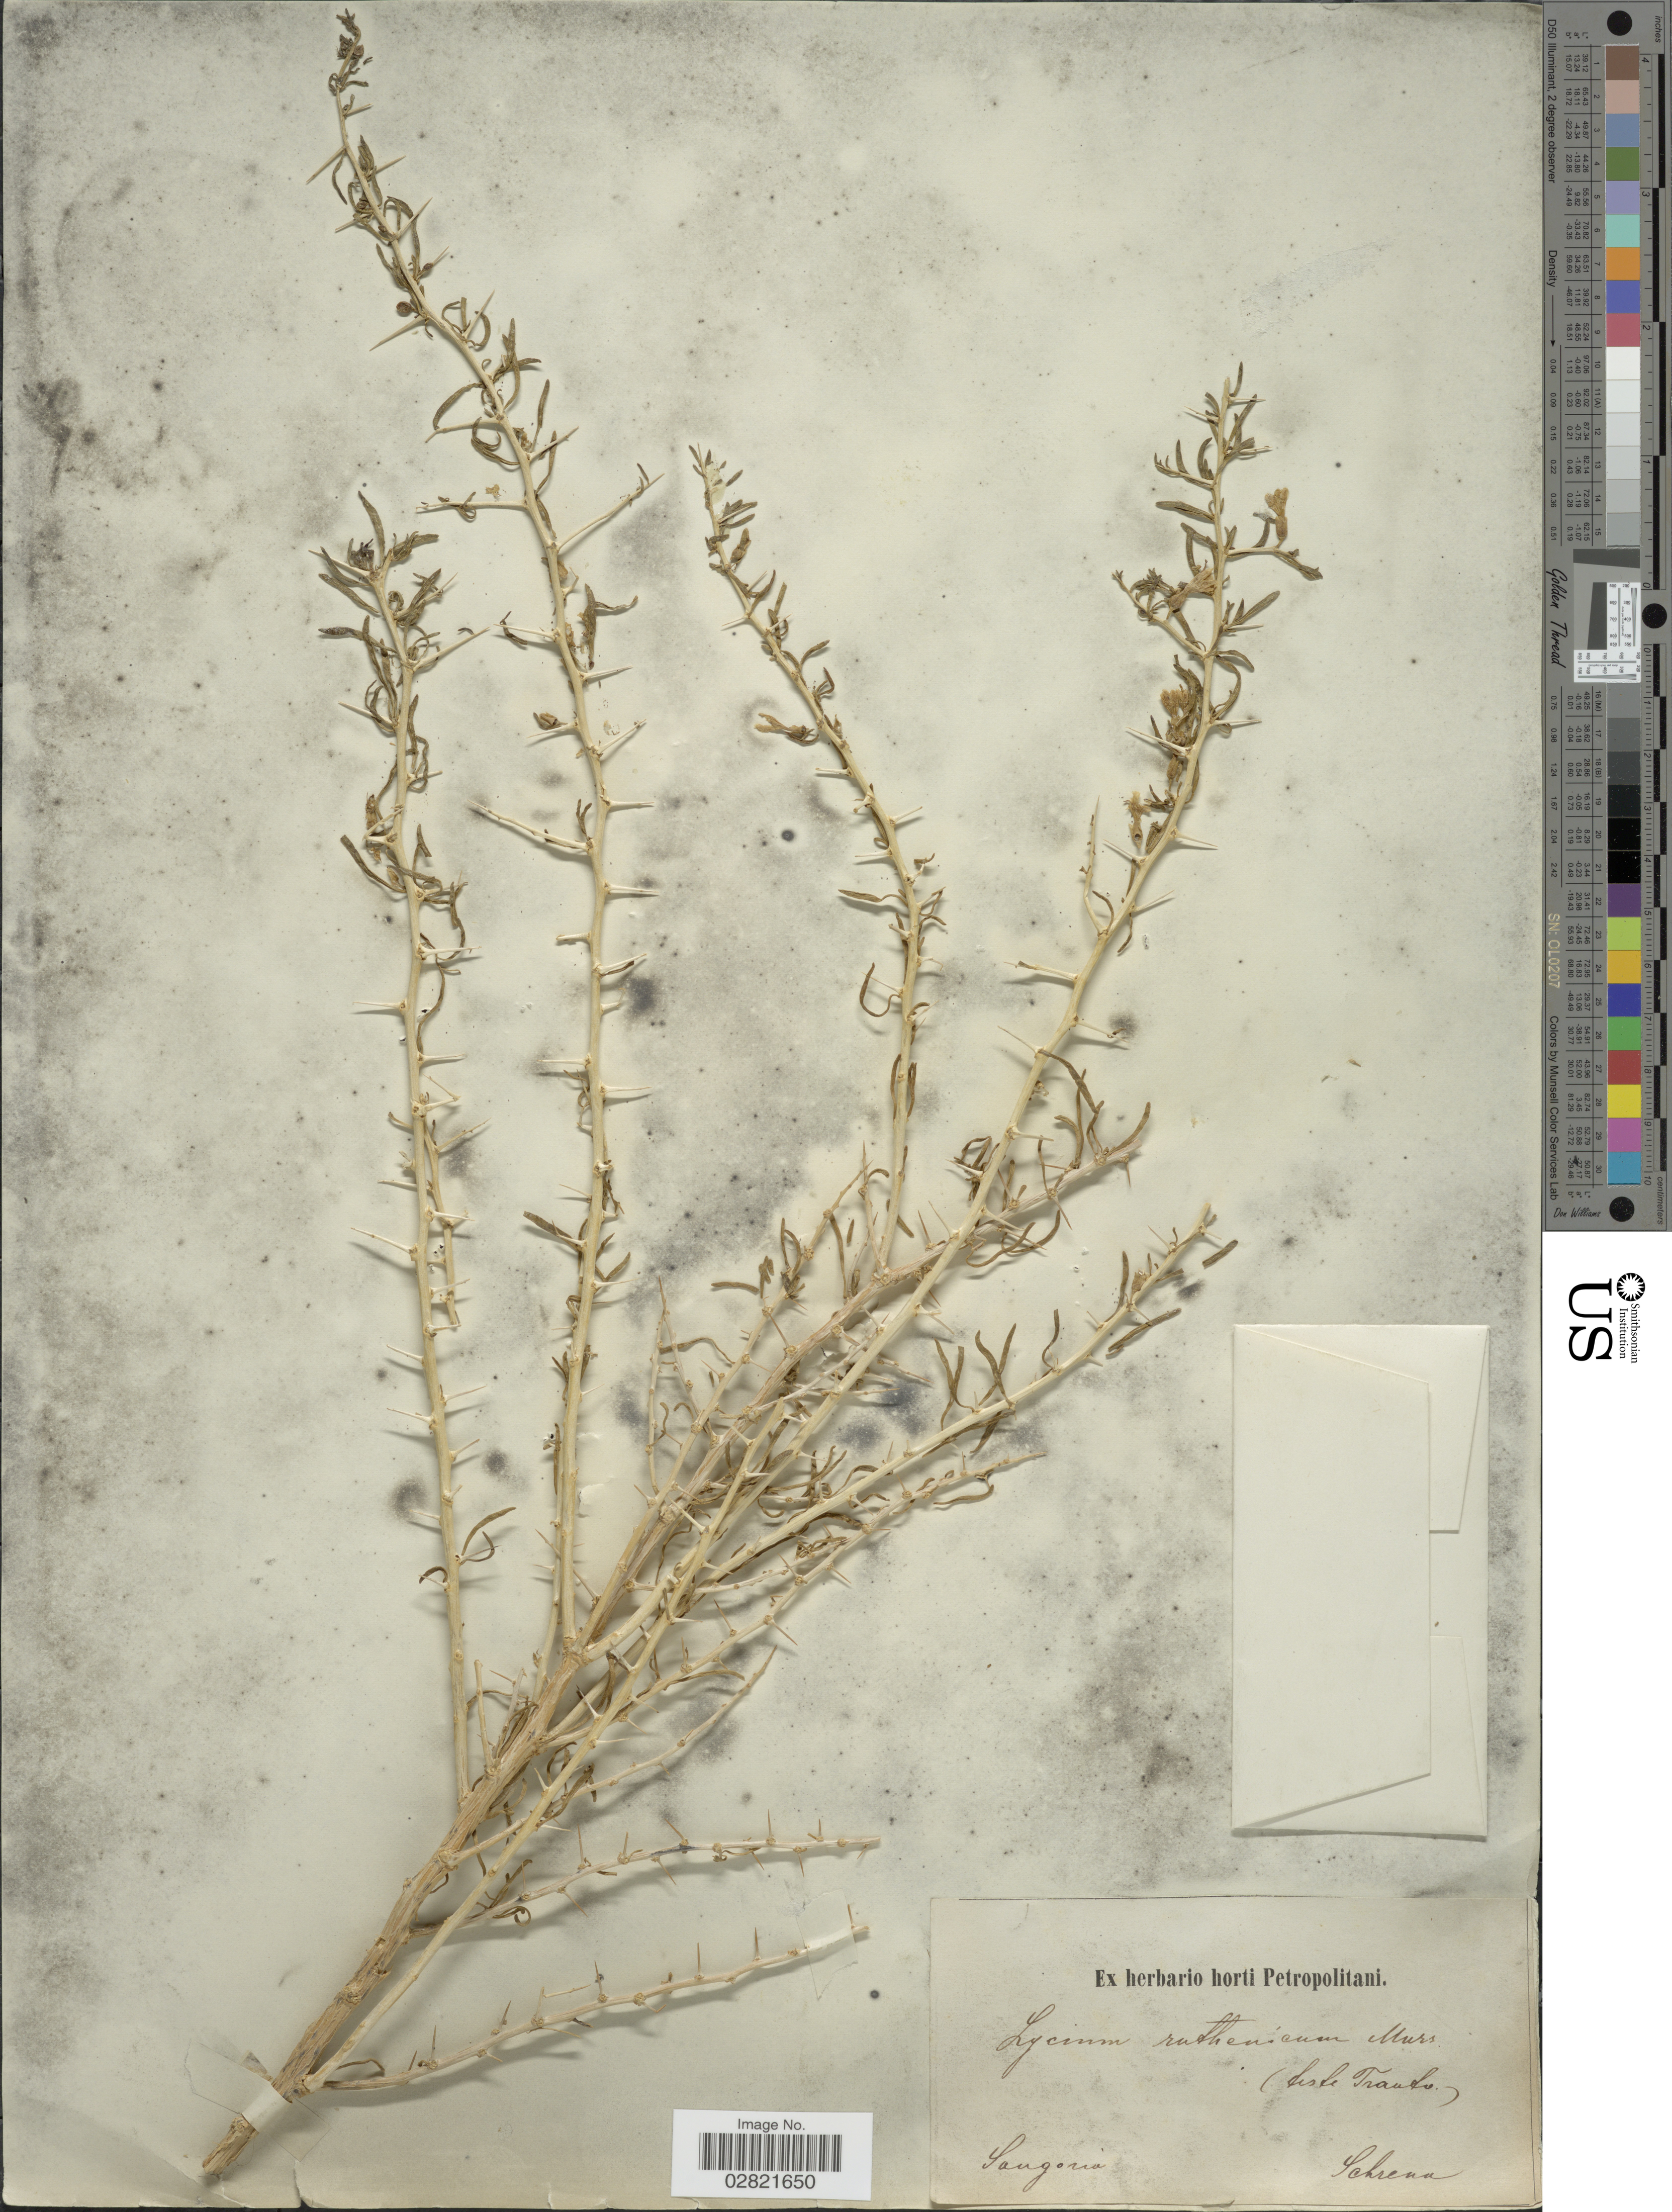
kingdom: Plantae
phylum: Tracheophyta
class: Magnoliopsida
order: Solanales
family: Solanaceae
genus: Lycium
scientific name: Lycium ruthenicum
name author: Murray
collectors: A.G. Schrenk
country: Madagascar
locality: Sangoria.